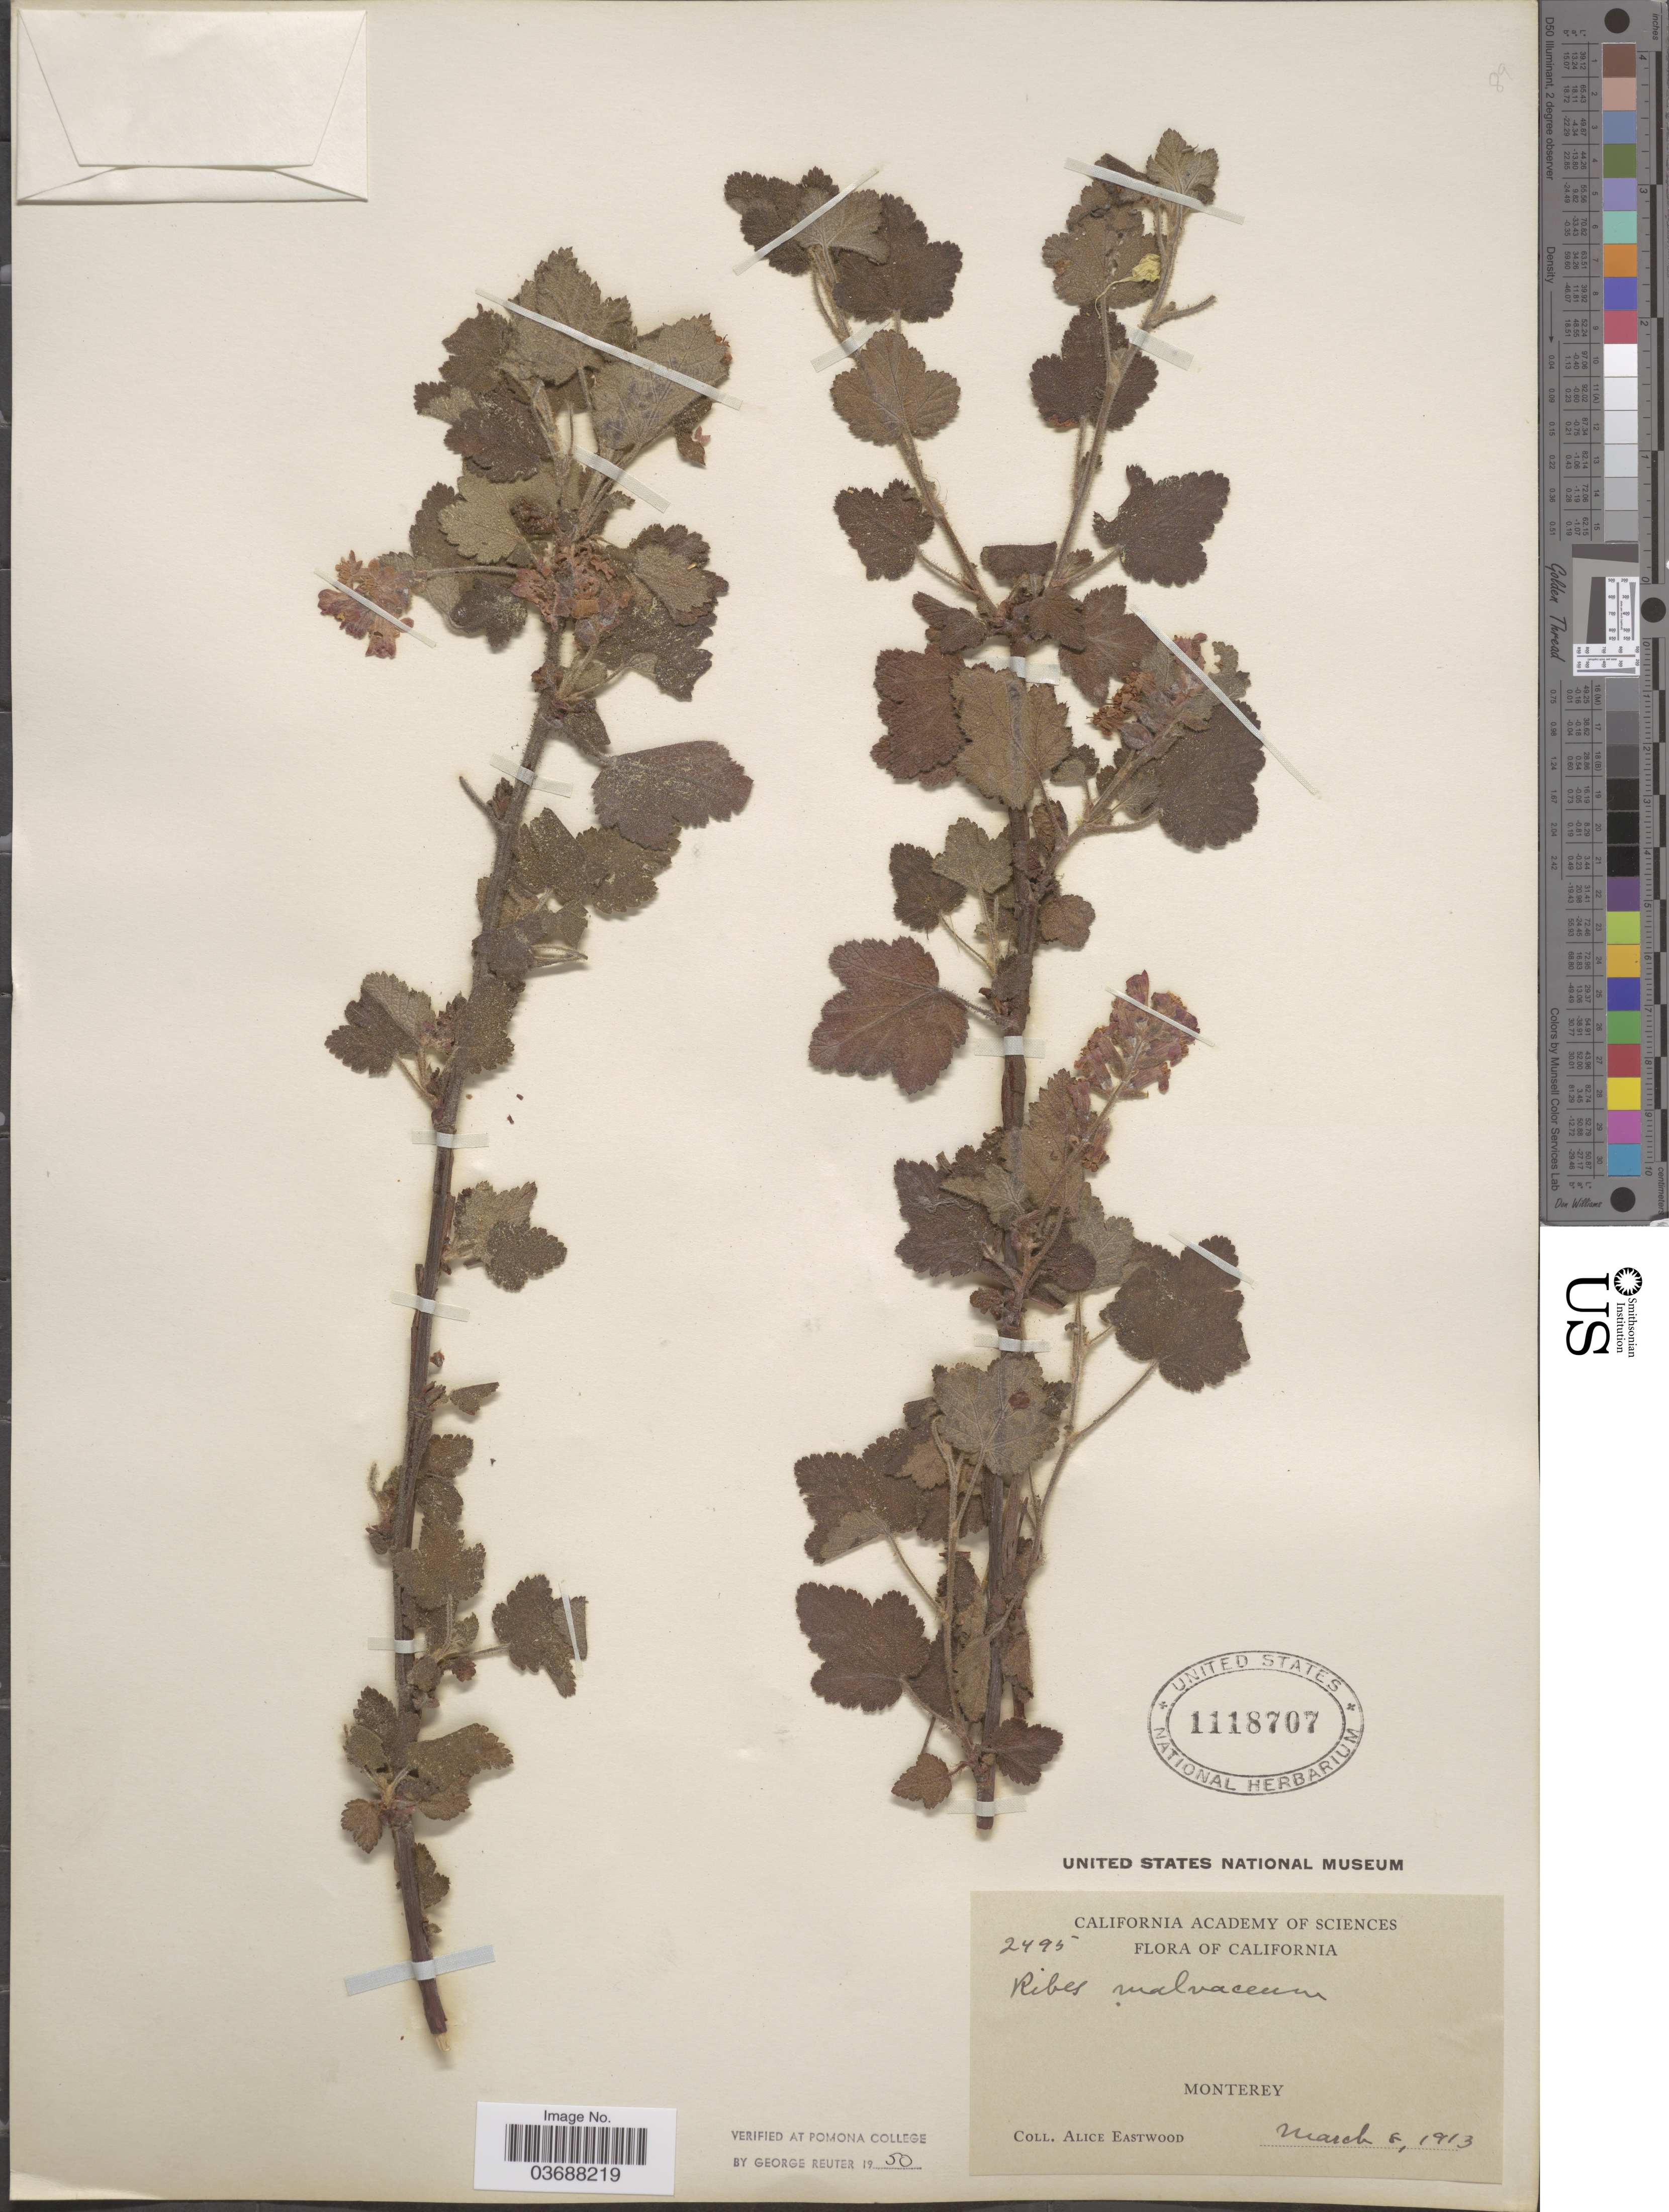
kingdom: Plantae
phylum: Tracheophyta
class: Magnoliopsida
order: Saxifragales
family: Grossulariaceae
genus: Ribes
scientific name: Ribes malvaceum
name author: Sm.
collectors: A. Eastwood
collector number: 2495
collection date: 1913-03-08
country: United States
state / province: California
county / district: Monterey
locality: Monterey.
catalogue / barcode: US 1118707